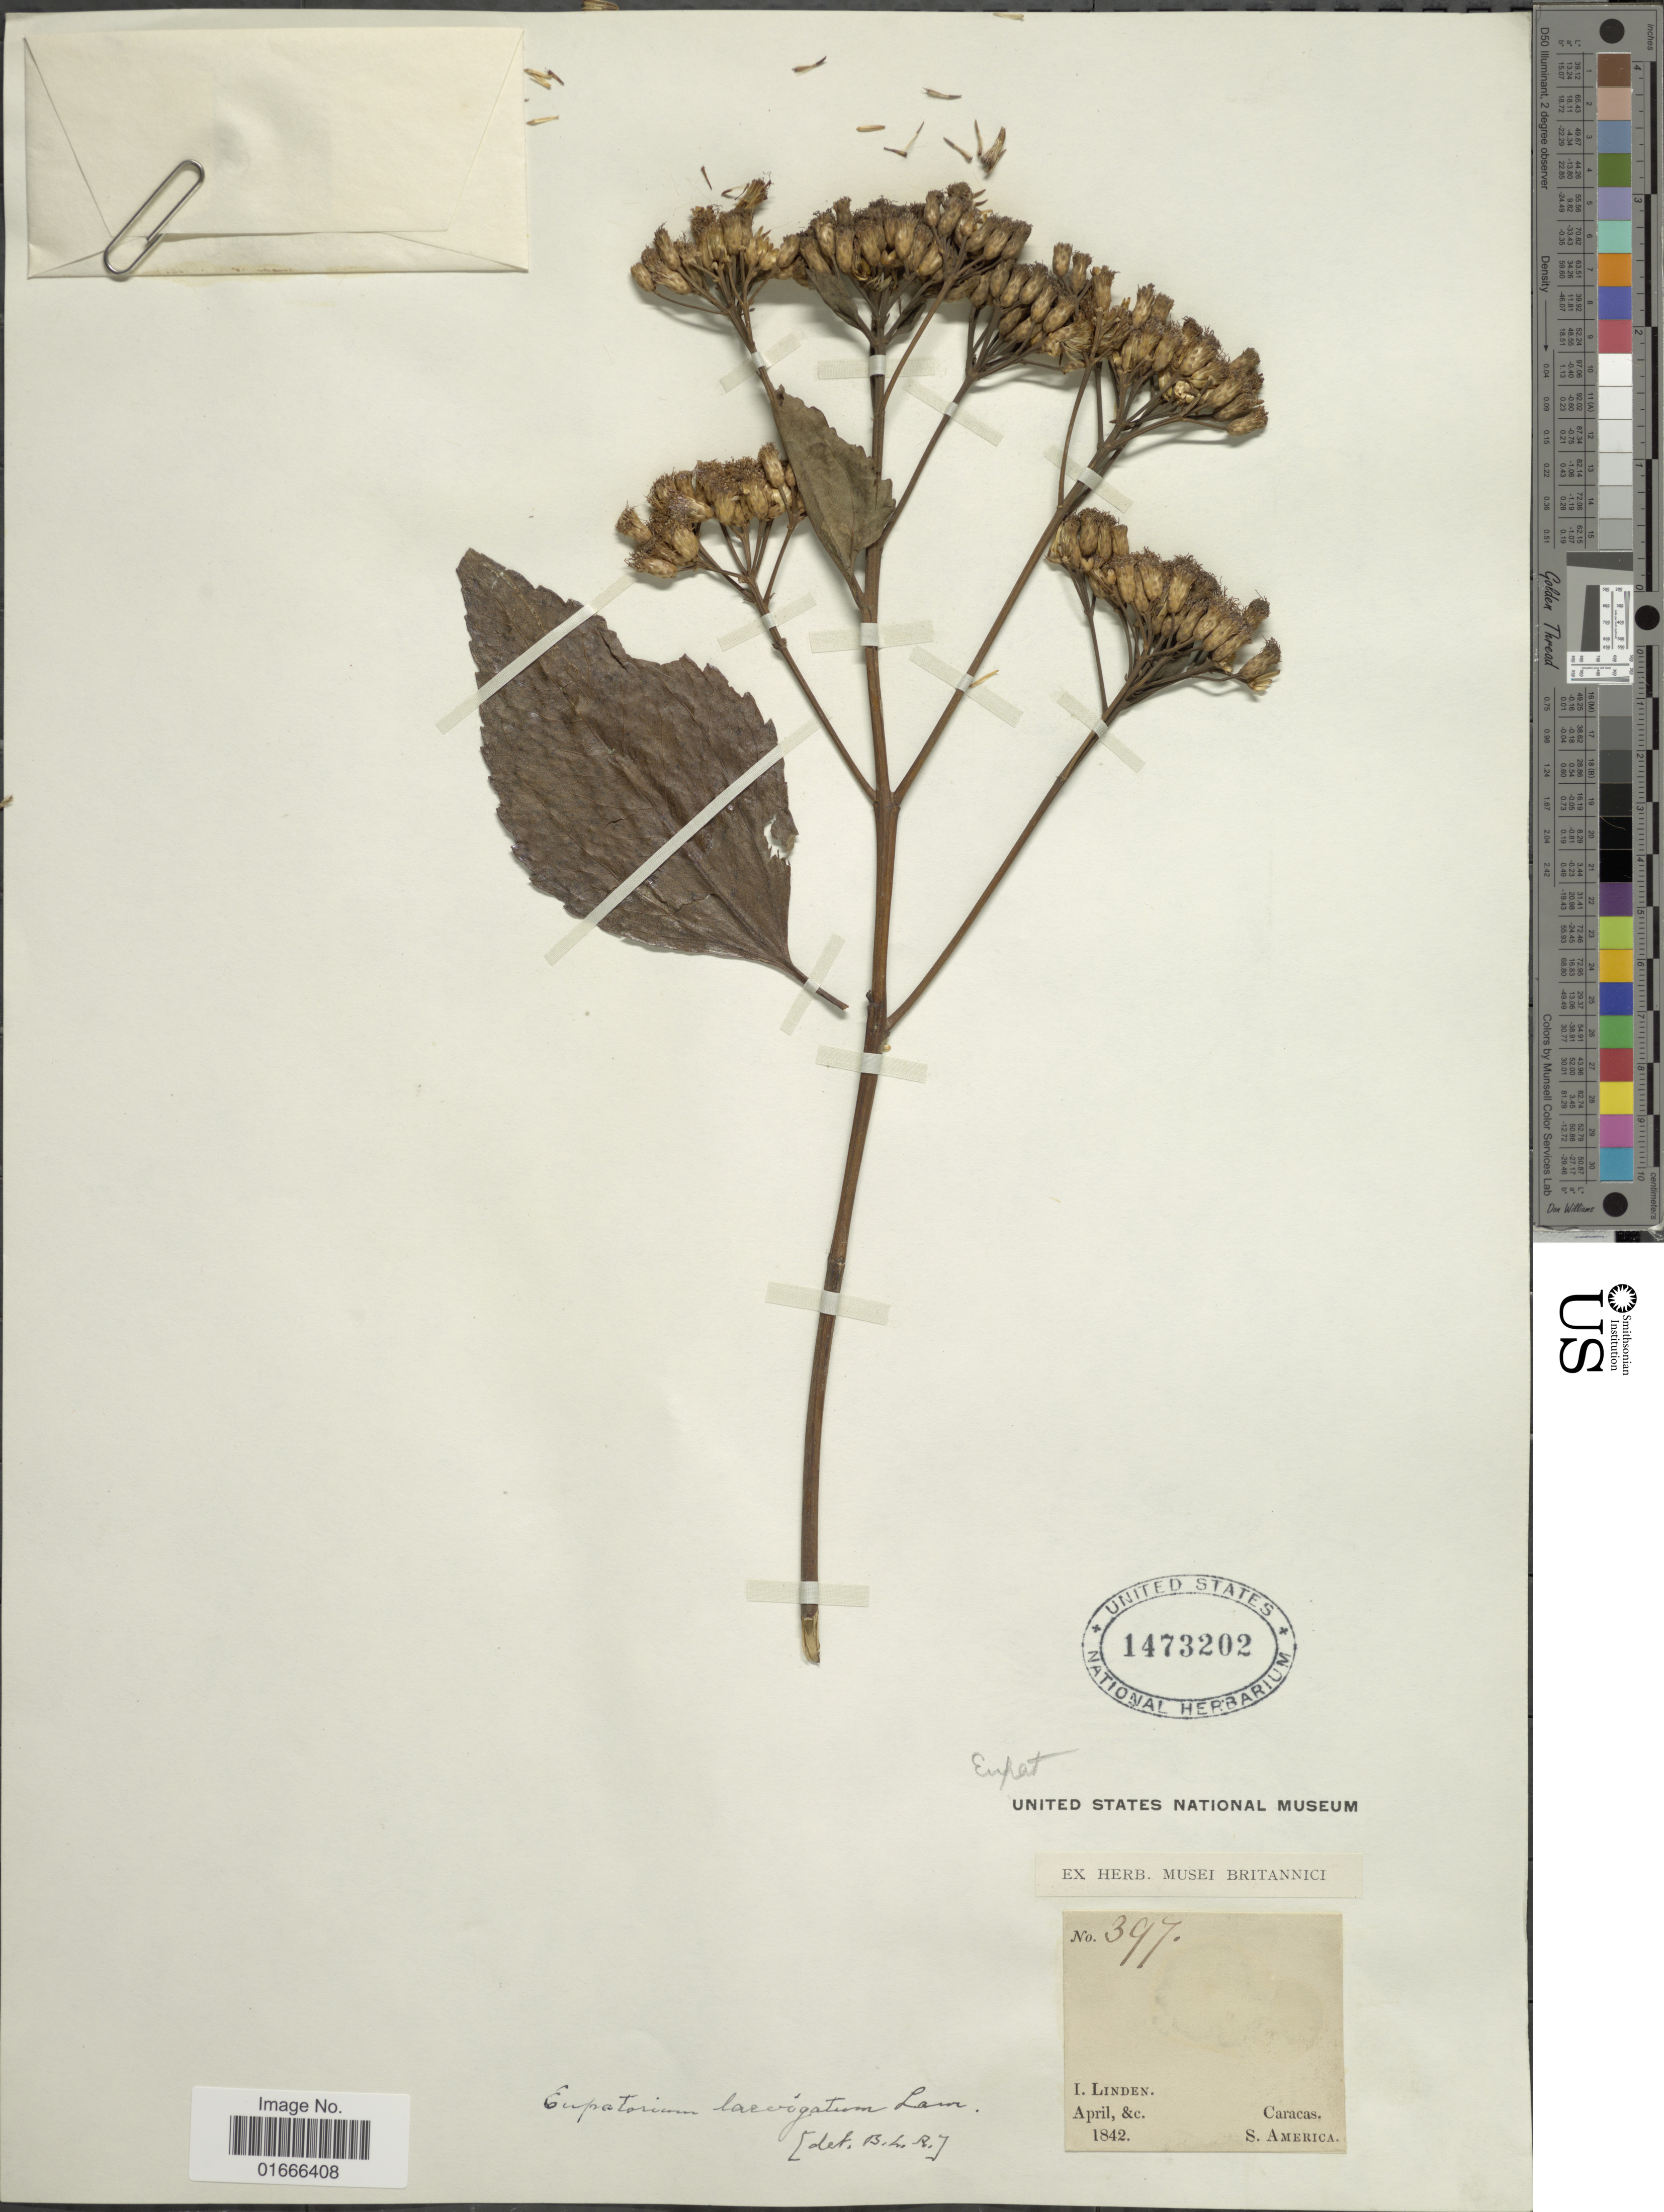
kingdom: Plantae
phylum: Tracheophyta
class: Magnoliopsida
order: Asterales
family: Asteraceae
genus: Chromolaena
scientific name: Chromolaena laevigata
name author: (Lam.) R.M. King & H. Rob.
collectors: I. Linden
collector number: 397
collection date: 1842-04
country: Venezuela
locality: Caracas, S. America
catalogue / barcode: US 1473202